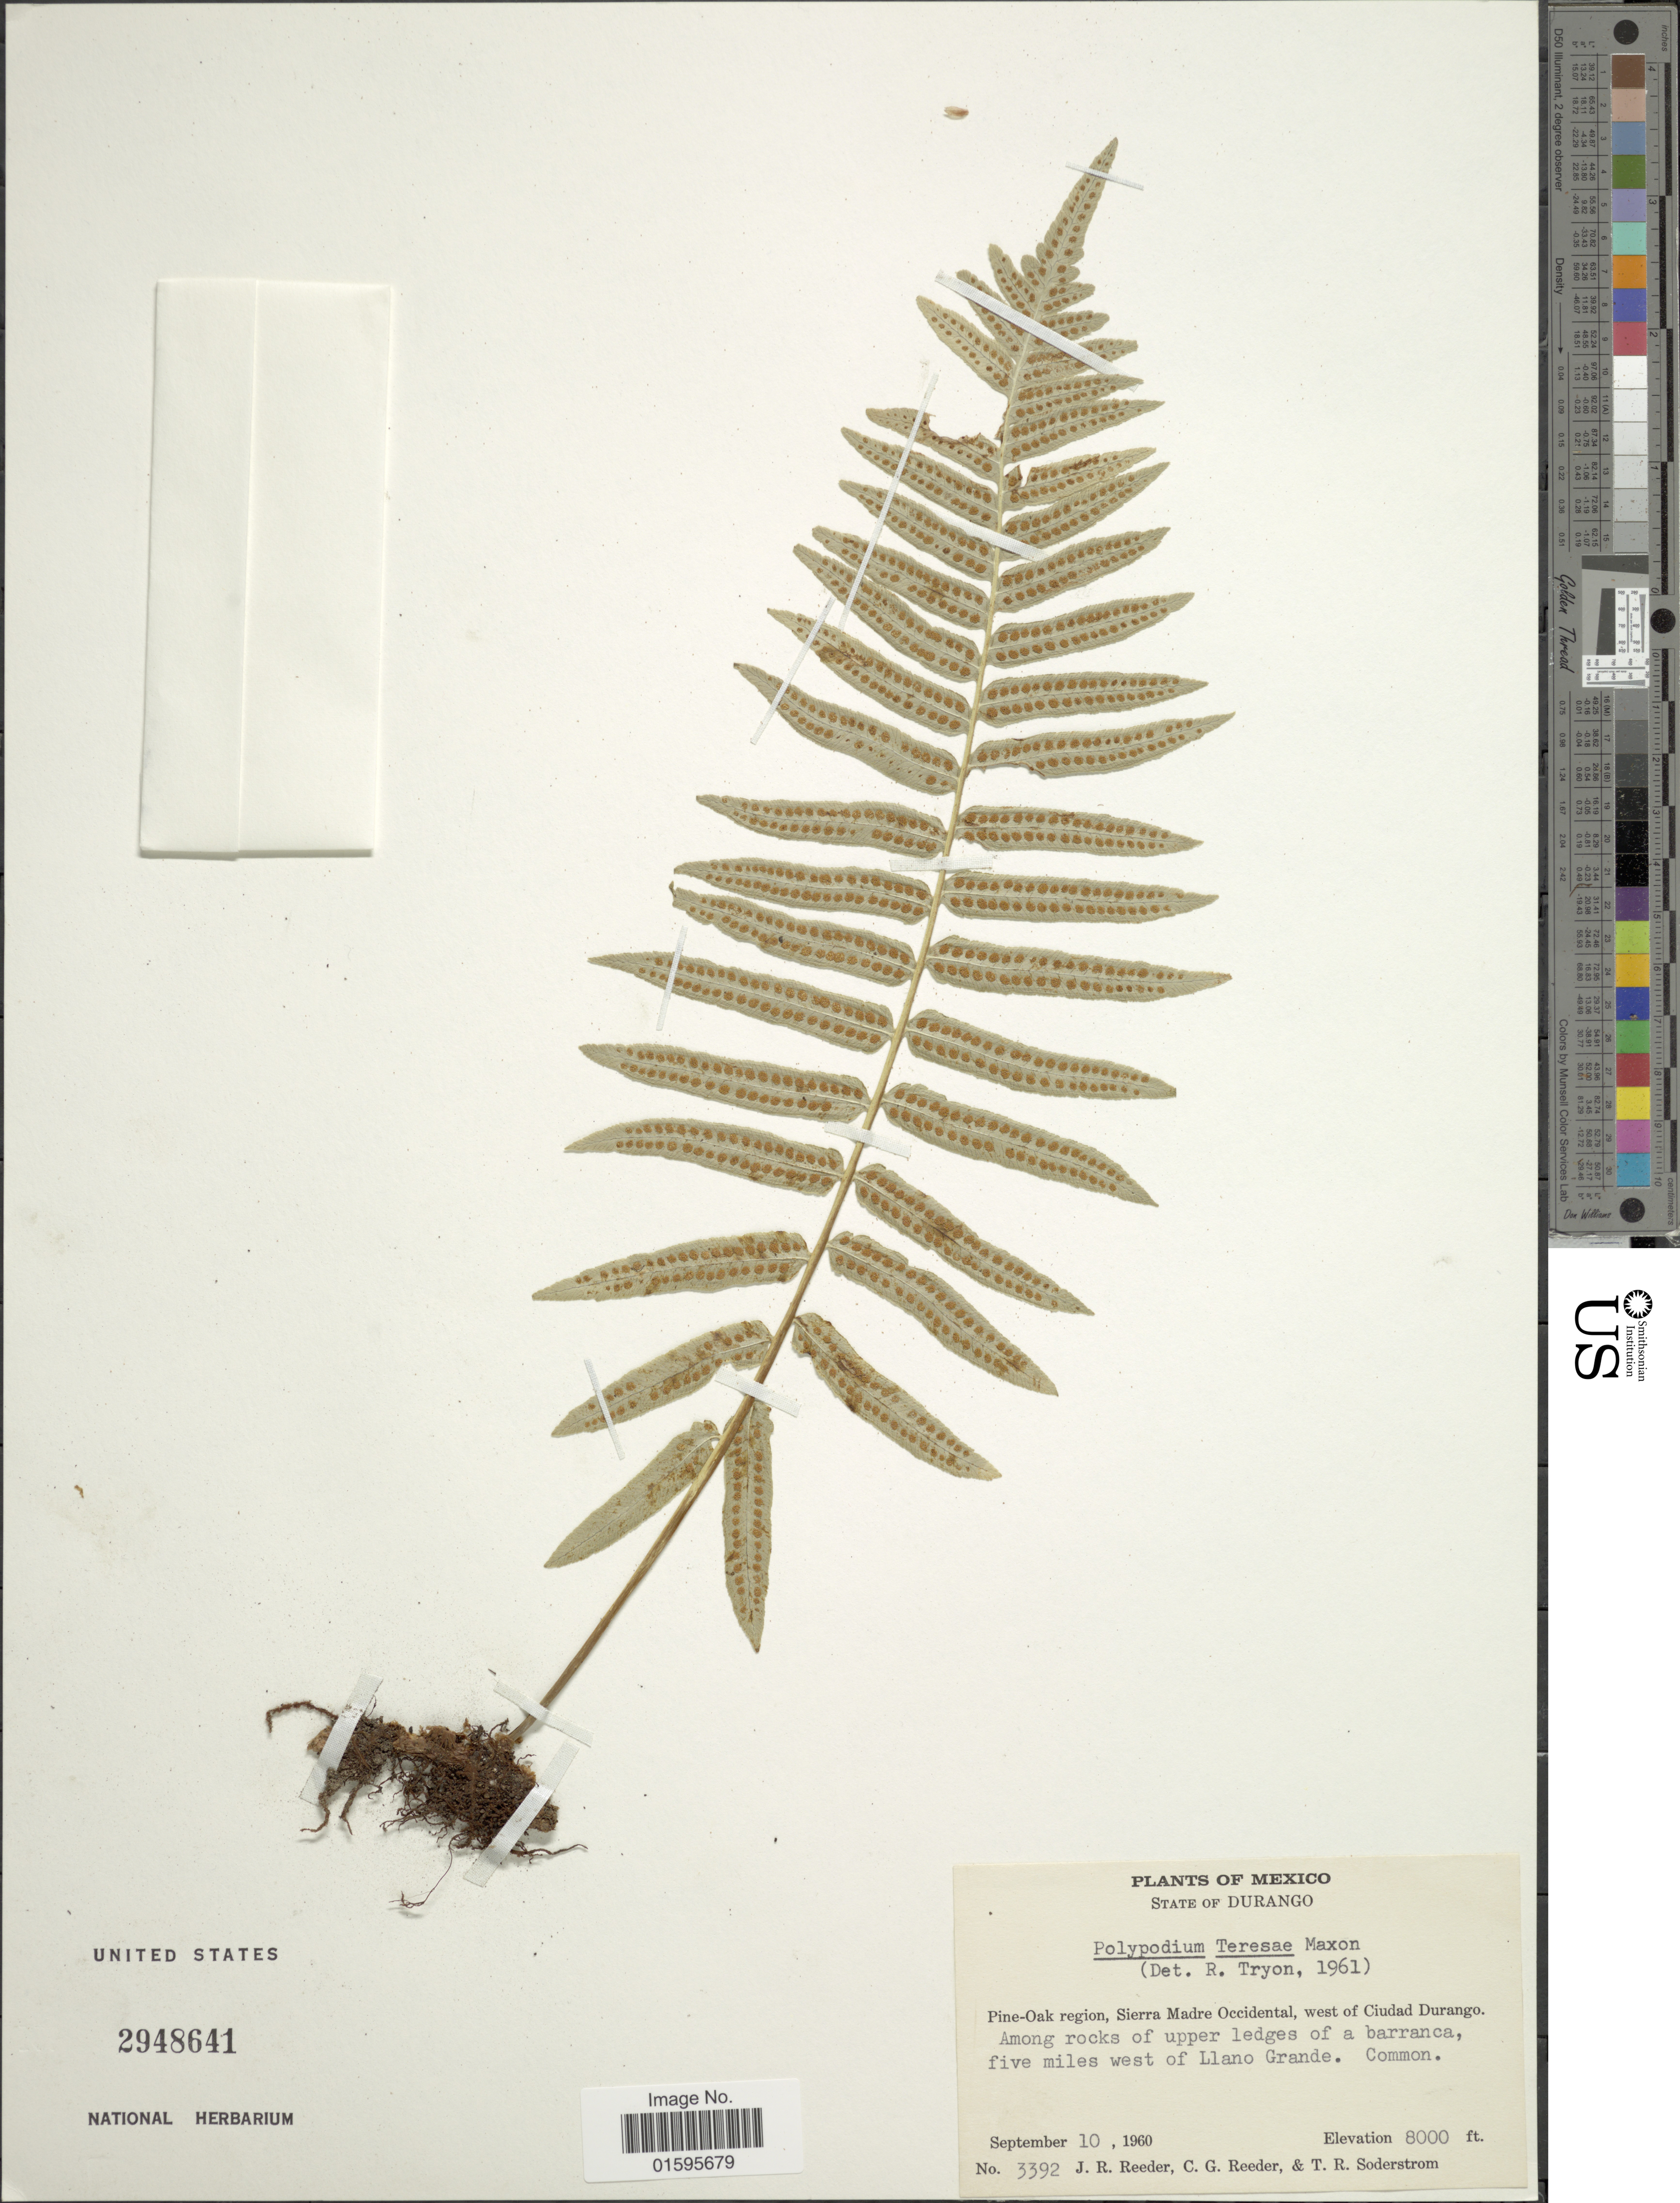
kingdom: Plantae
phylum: Tracheophyta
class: Polypodiopsida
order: Polypodiales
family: Polypodiaceae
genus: Polypodium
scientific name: Polypodium subpetiolatum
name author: Hook.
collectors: J. R. Reeder, C. G. Reeder & T. R. Soderstrom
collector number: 3392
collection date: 1960-09-10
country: Mexico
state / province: Durango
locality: State of Durango, Pine-Oak region, Sierra Madre Occidental, west of Ciudad Durango, five miles west of Llano Grande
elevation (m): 2438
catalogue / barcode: US 2948641